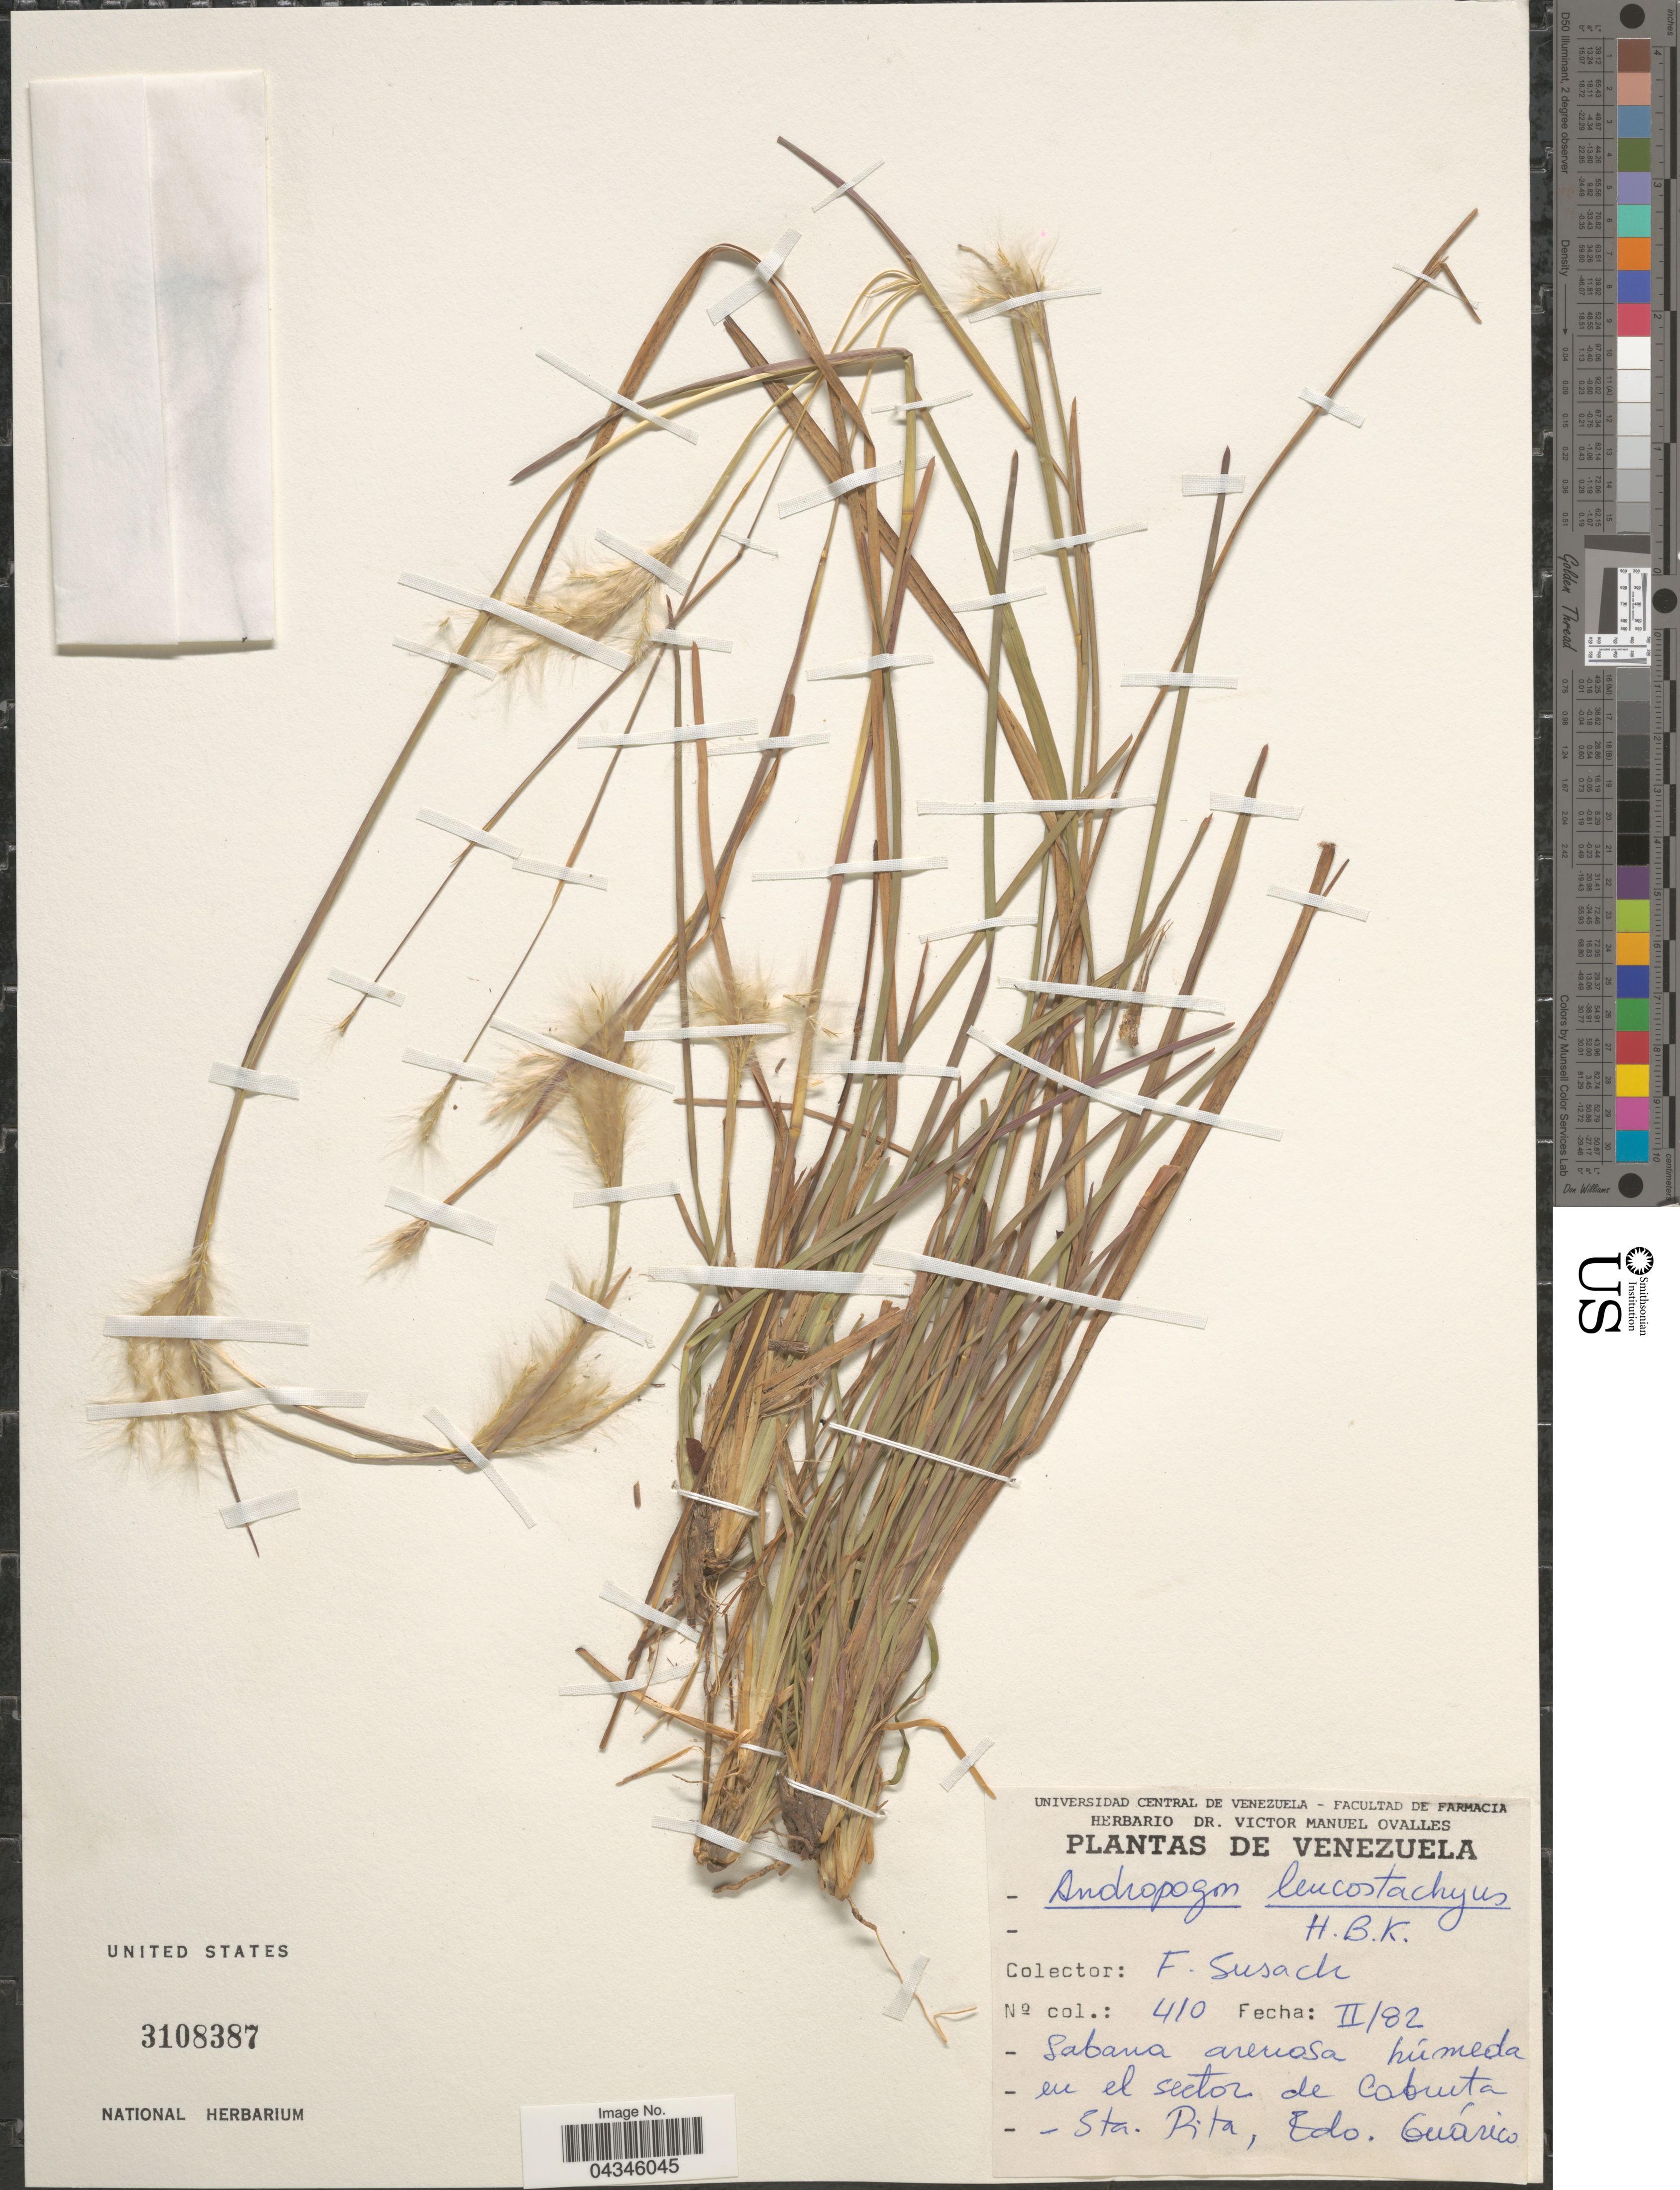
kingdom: Plantae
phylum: Tracheophyta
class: Liliopsida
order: Poales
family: Poaceae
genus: Andropogon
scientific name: Andropogon leucostachyus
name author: Kunth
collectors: F. Susach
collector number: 410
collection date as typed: Transcribed d/m/y: /2/82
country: Venezuela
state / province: Guarico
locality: Sabana arenosa húmeda en el sector de Cobuita. Sta. Rita.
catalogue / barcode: US 3108387